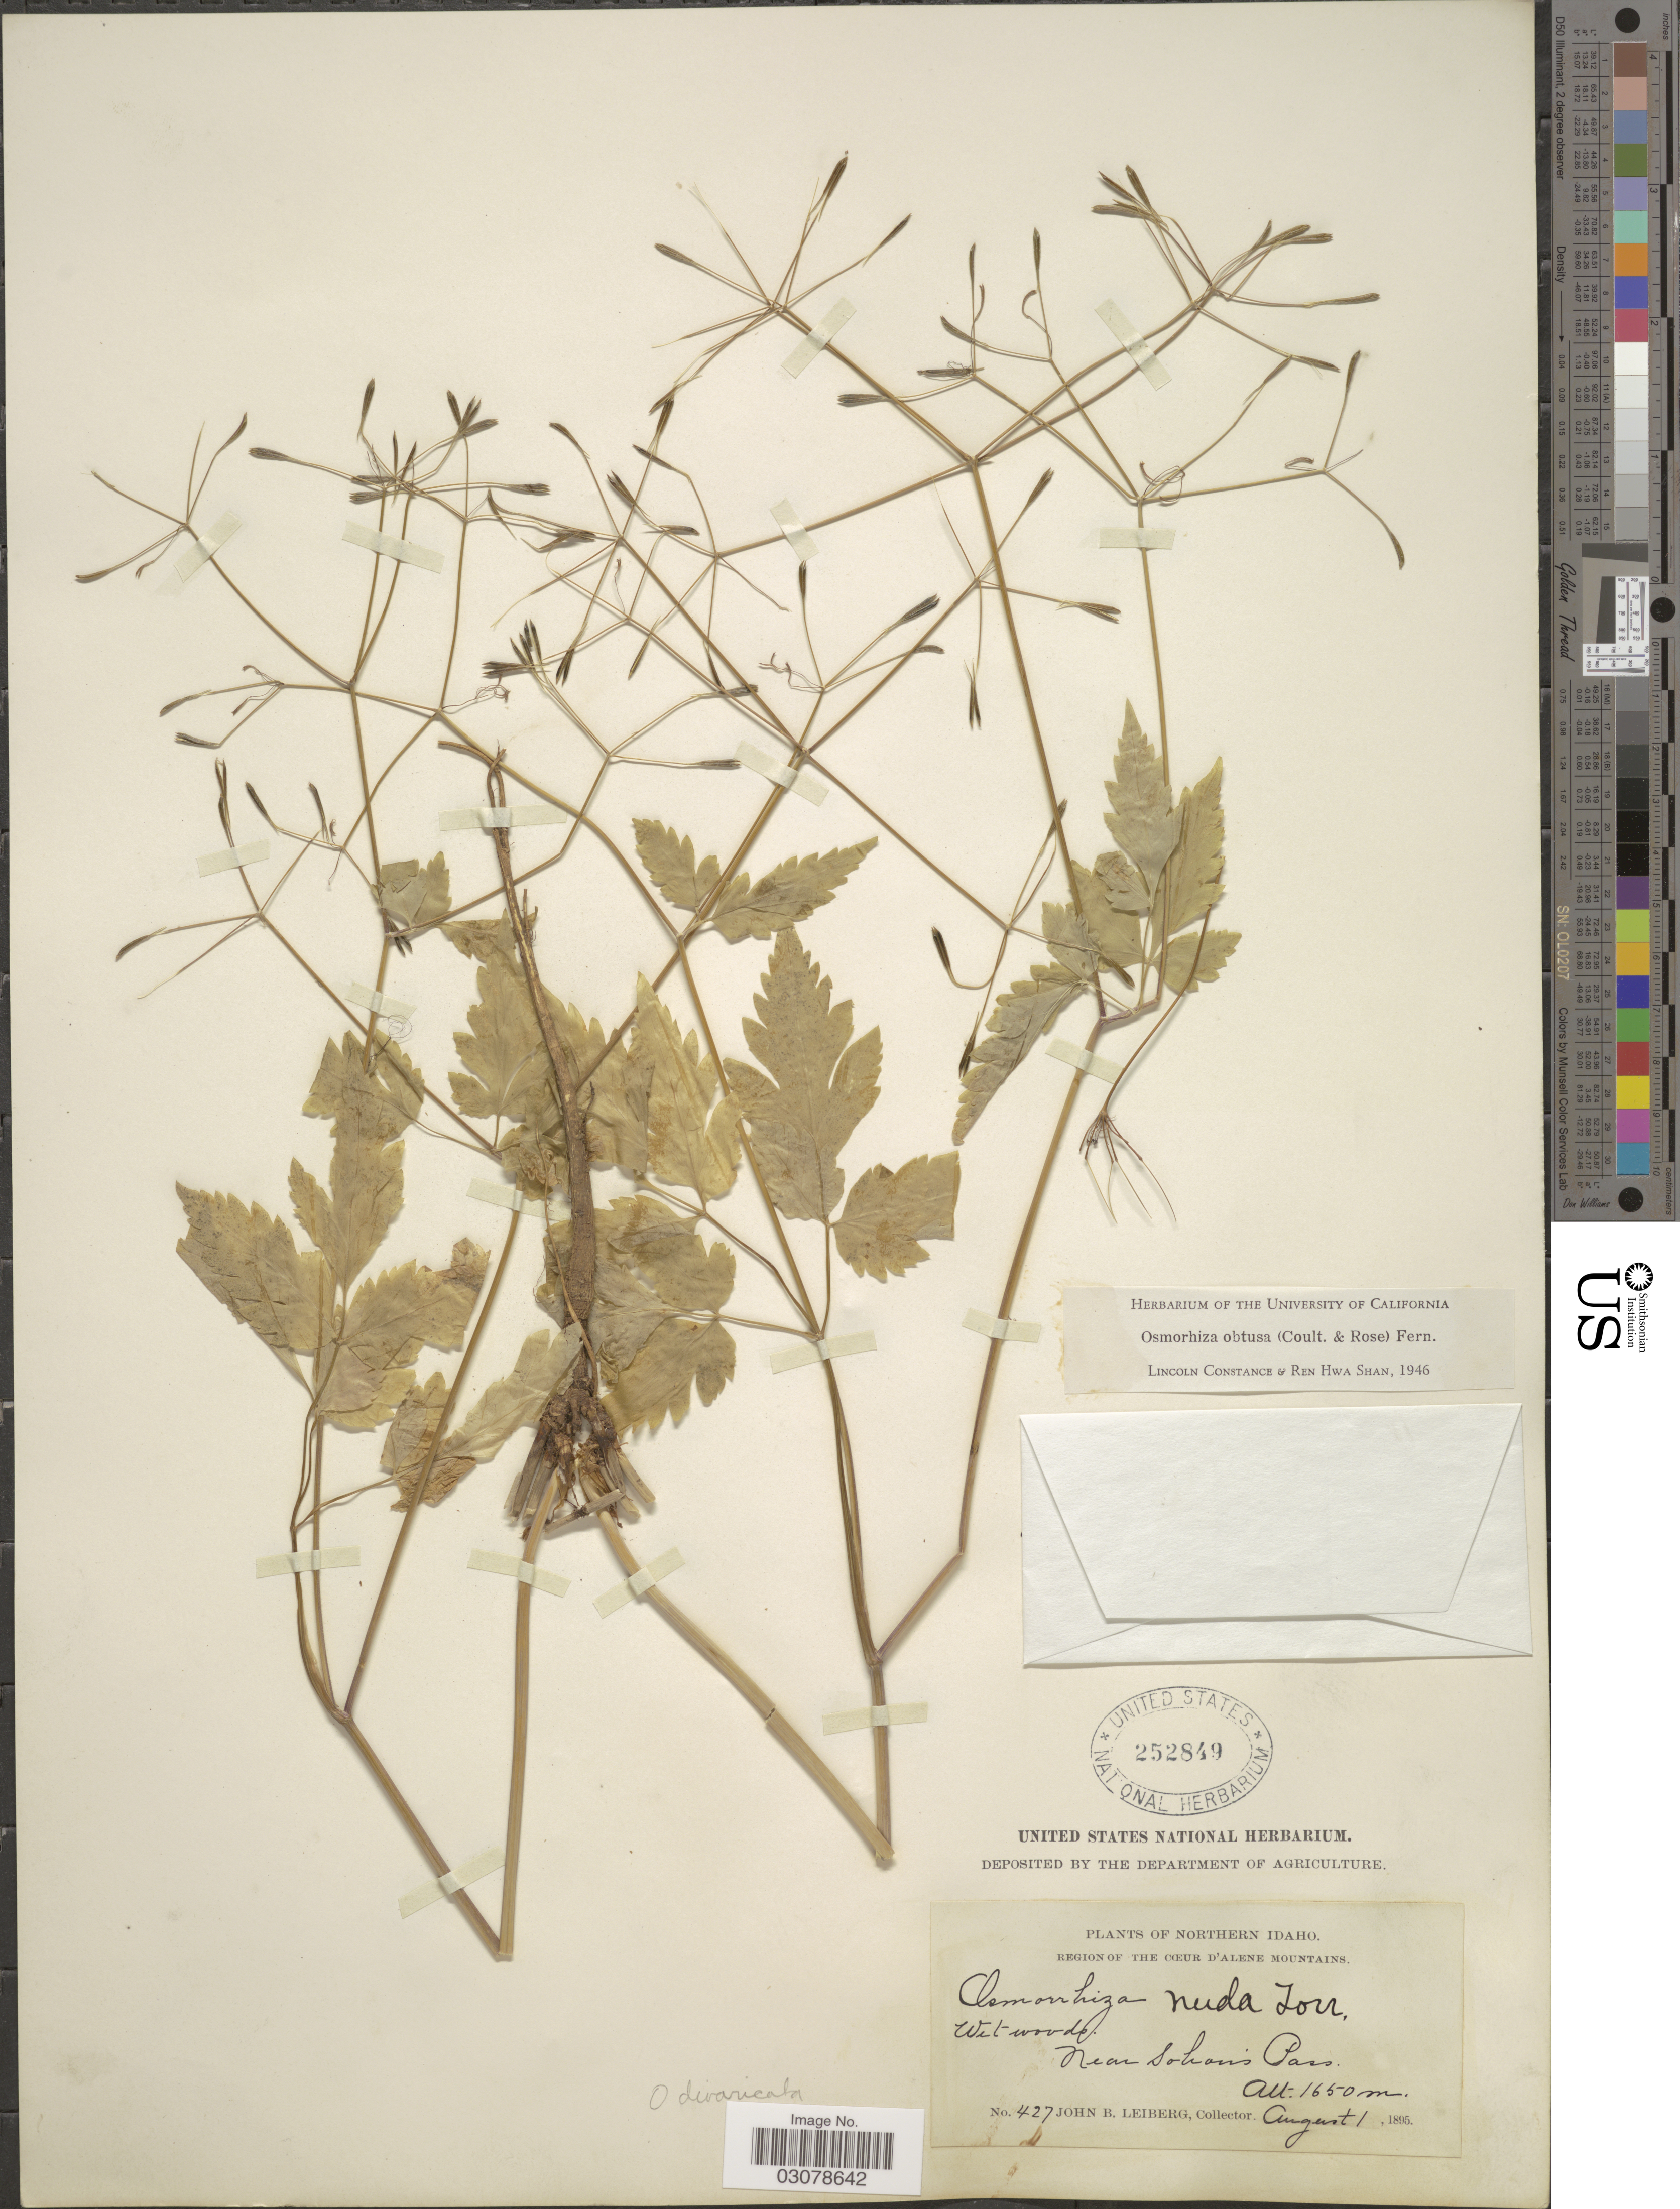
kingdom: Plantae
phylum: Tracheophyta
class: Magnoliopsida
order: Apiales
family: Apiaceae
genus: Osmorhiza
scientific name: Osmorhiza obtusa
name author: (J.M. Coult. & Rose) Fernald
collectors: J. B. Leiberg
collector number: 427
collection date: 1895-08-01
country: United States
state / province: Idaho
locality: Northern Idaho. Region of the Coeur d'Alene Mountains. Near Sohan's Pass.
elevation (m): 1650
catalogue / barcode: US 252849